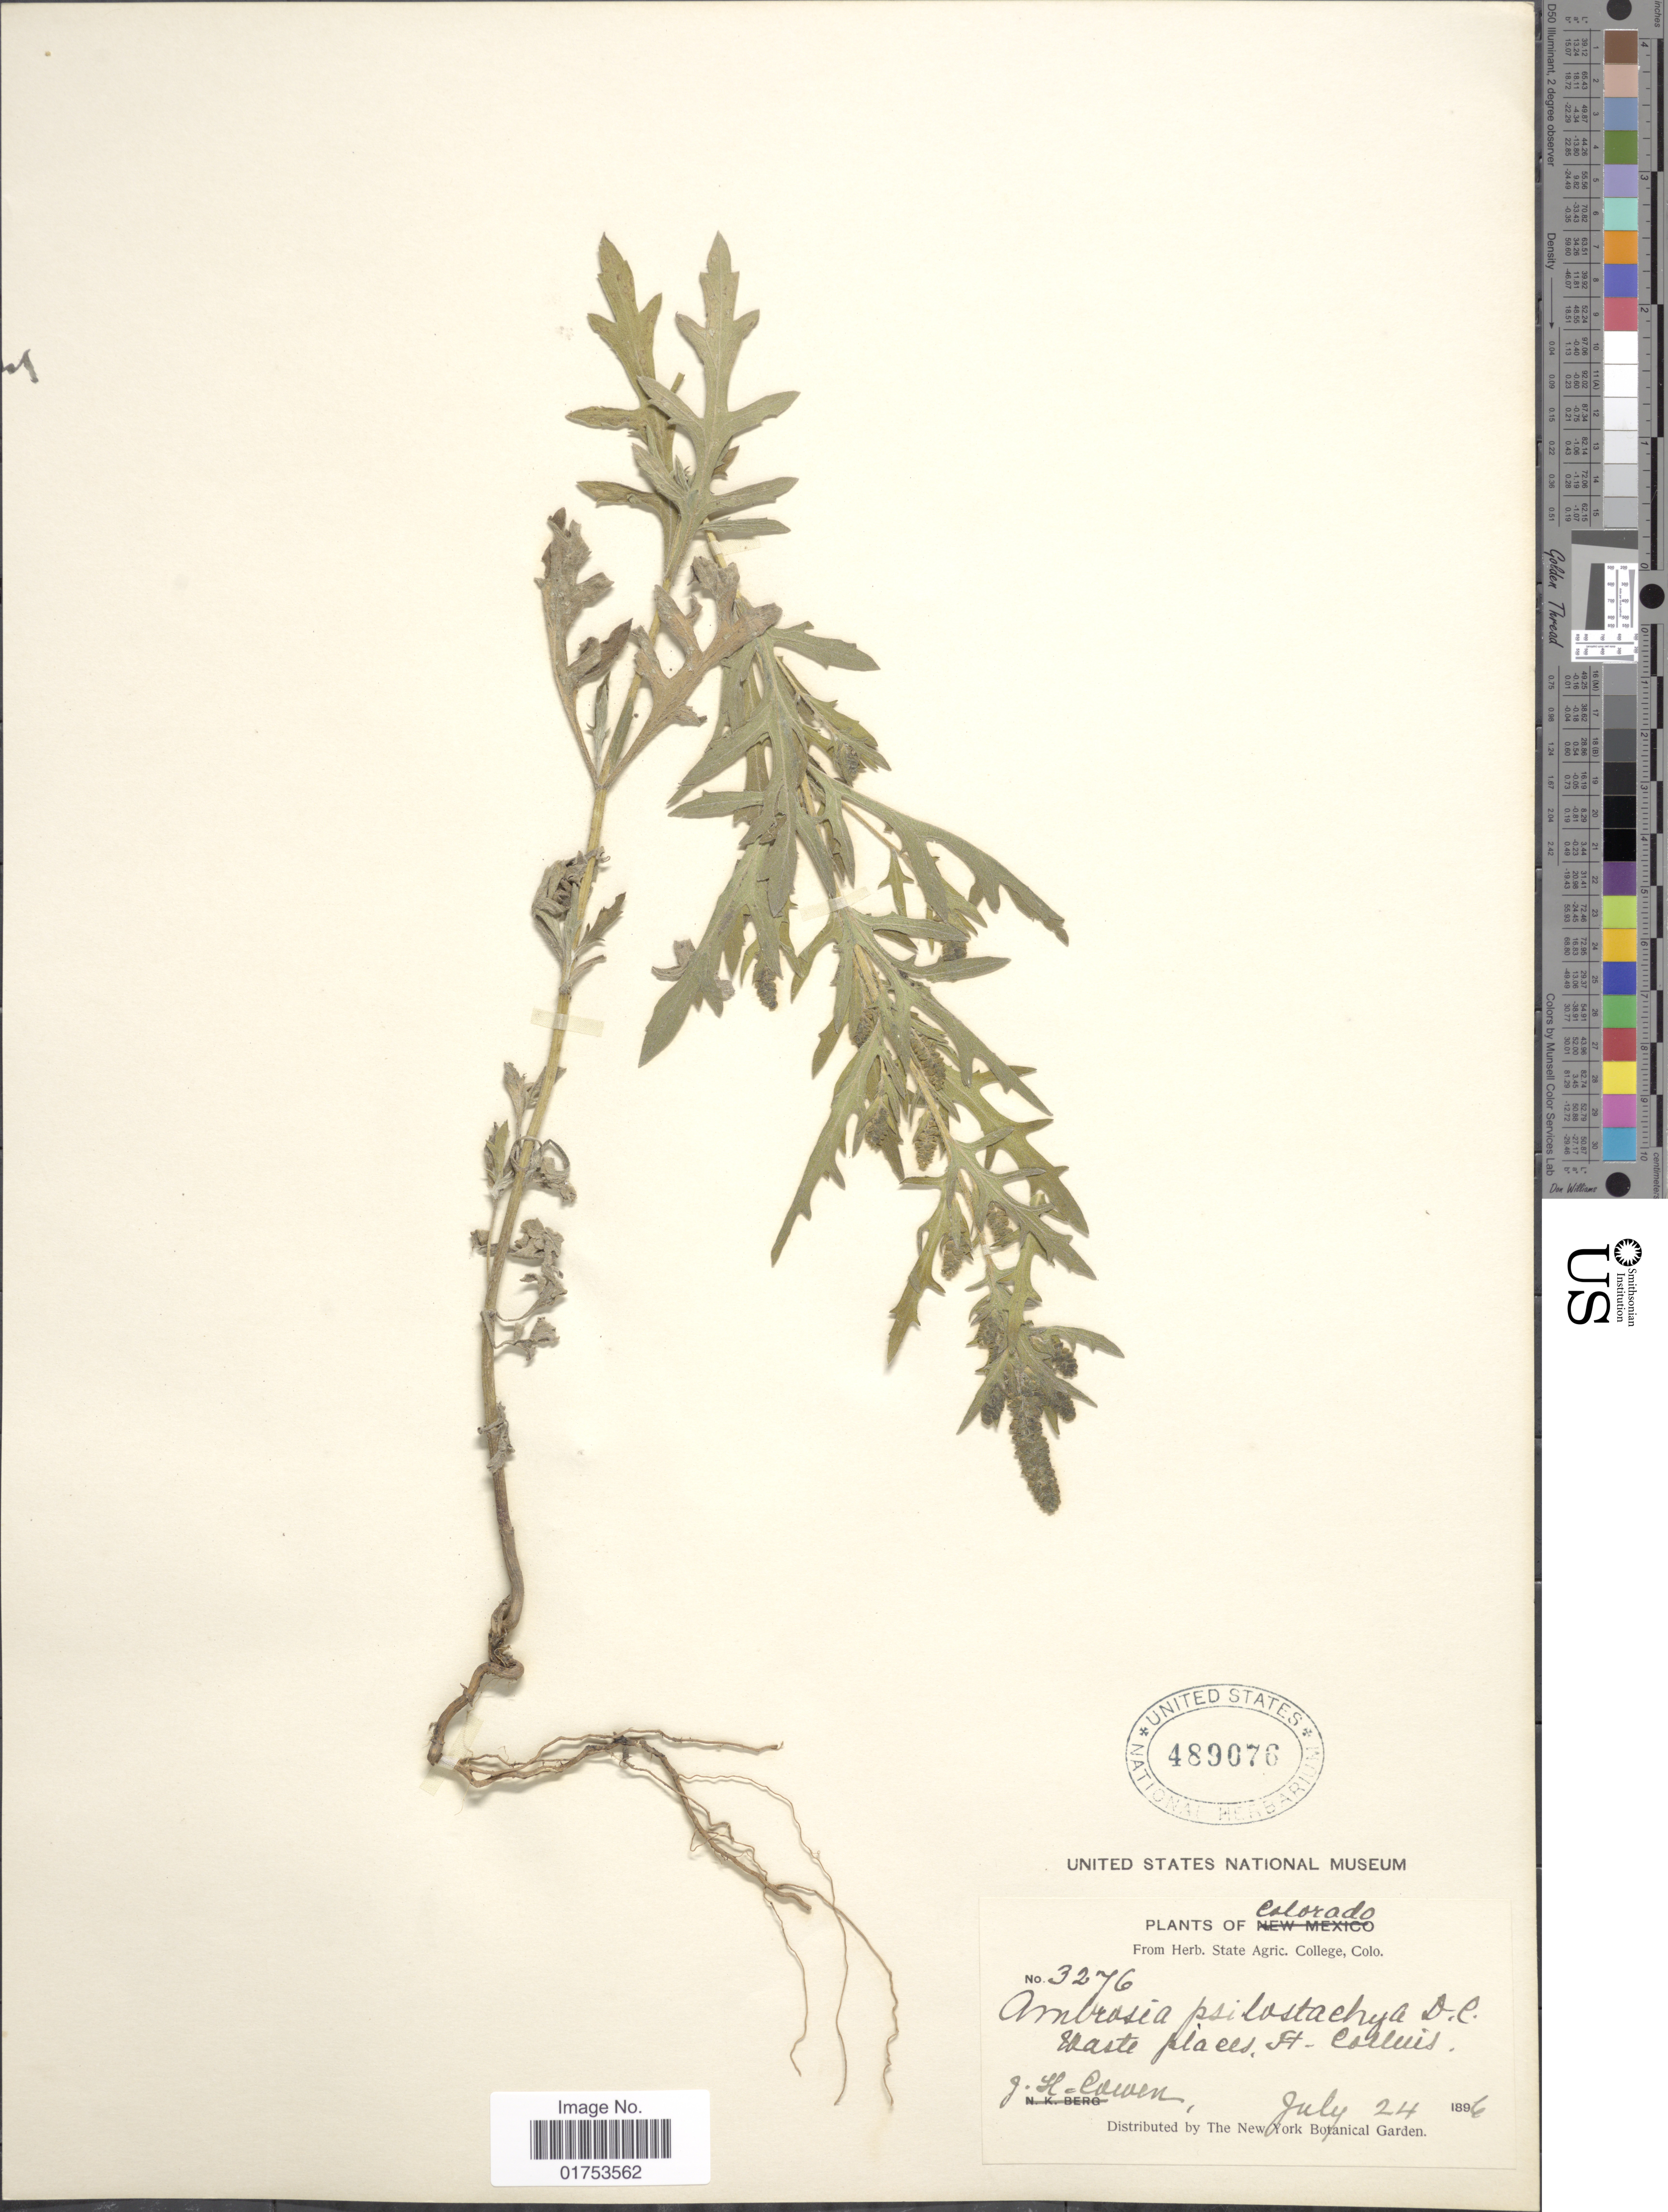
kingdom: Plantae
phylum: Tracheophyta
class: Magnoliopsida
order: Asterales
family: Asteraceae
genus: Ambrosia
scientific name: Ambrosia psilostachya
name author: DC.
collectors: J. H. Cowen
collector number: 3276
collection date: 1896-07-24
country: United States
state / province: Colorado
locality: St. Colluis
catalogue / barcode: US 489076